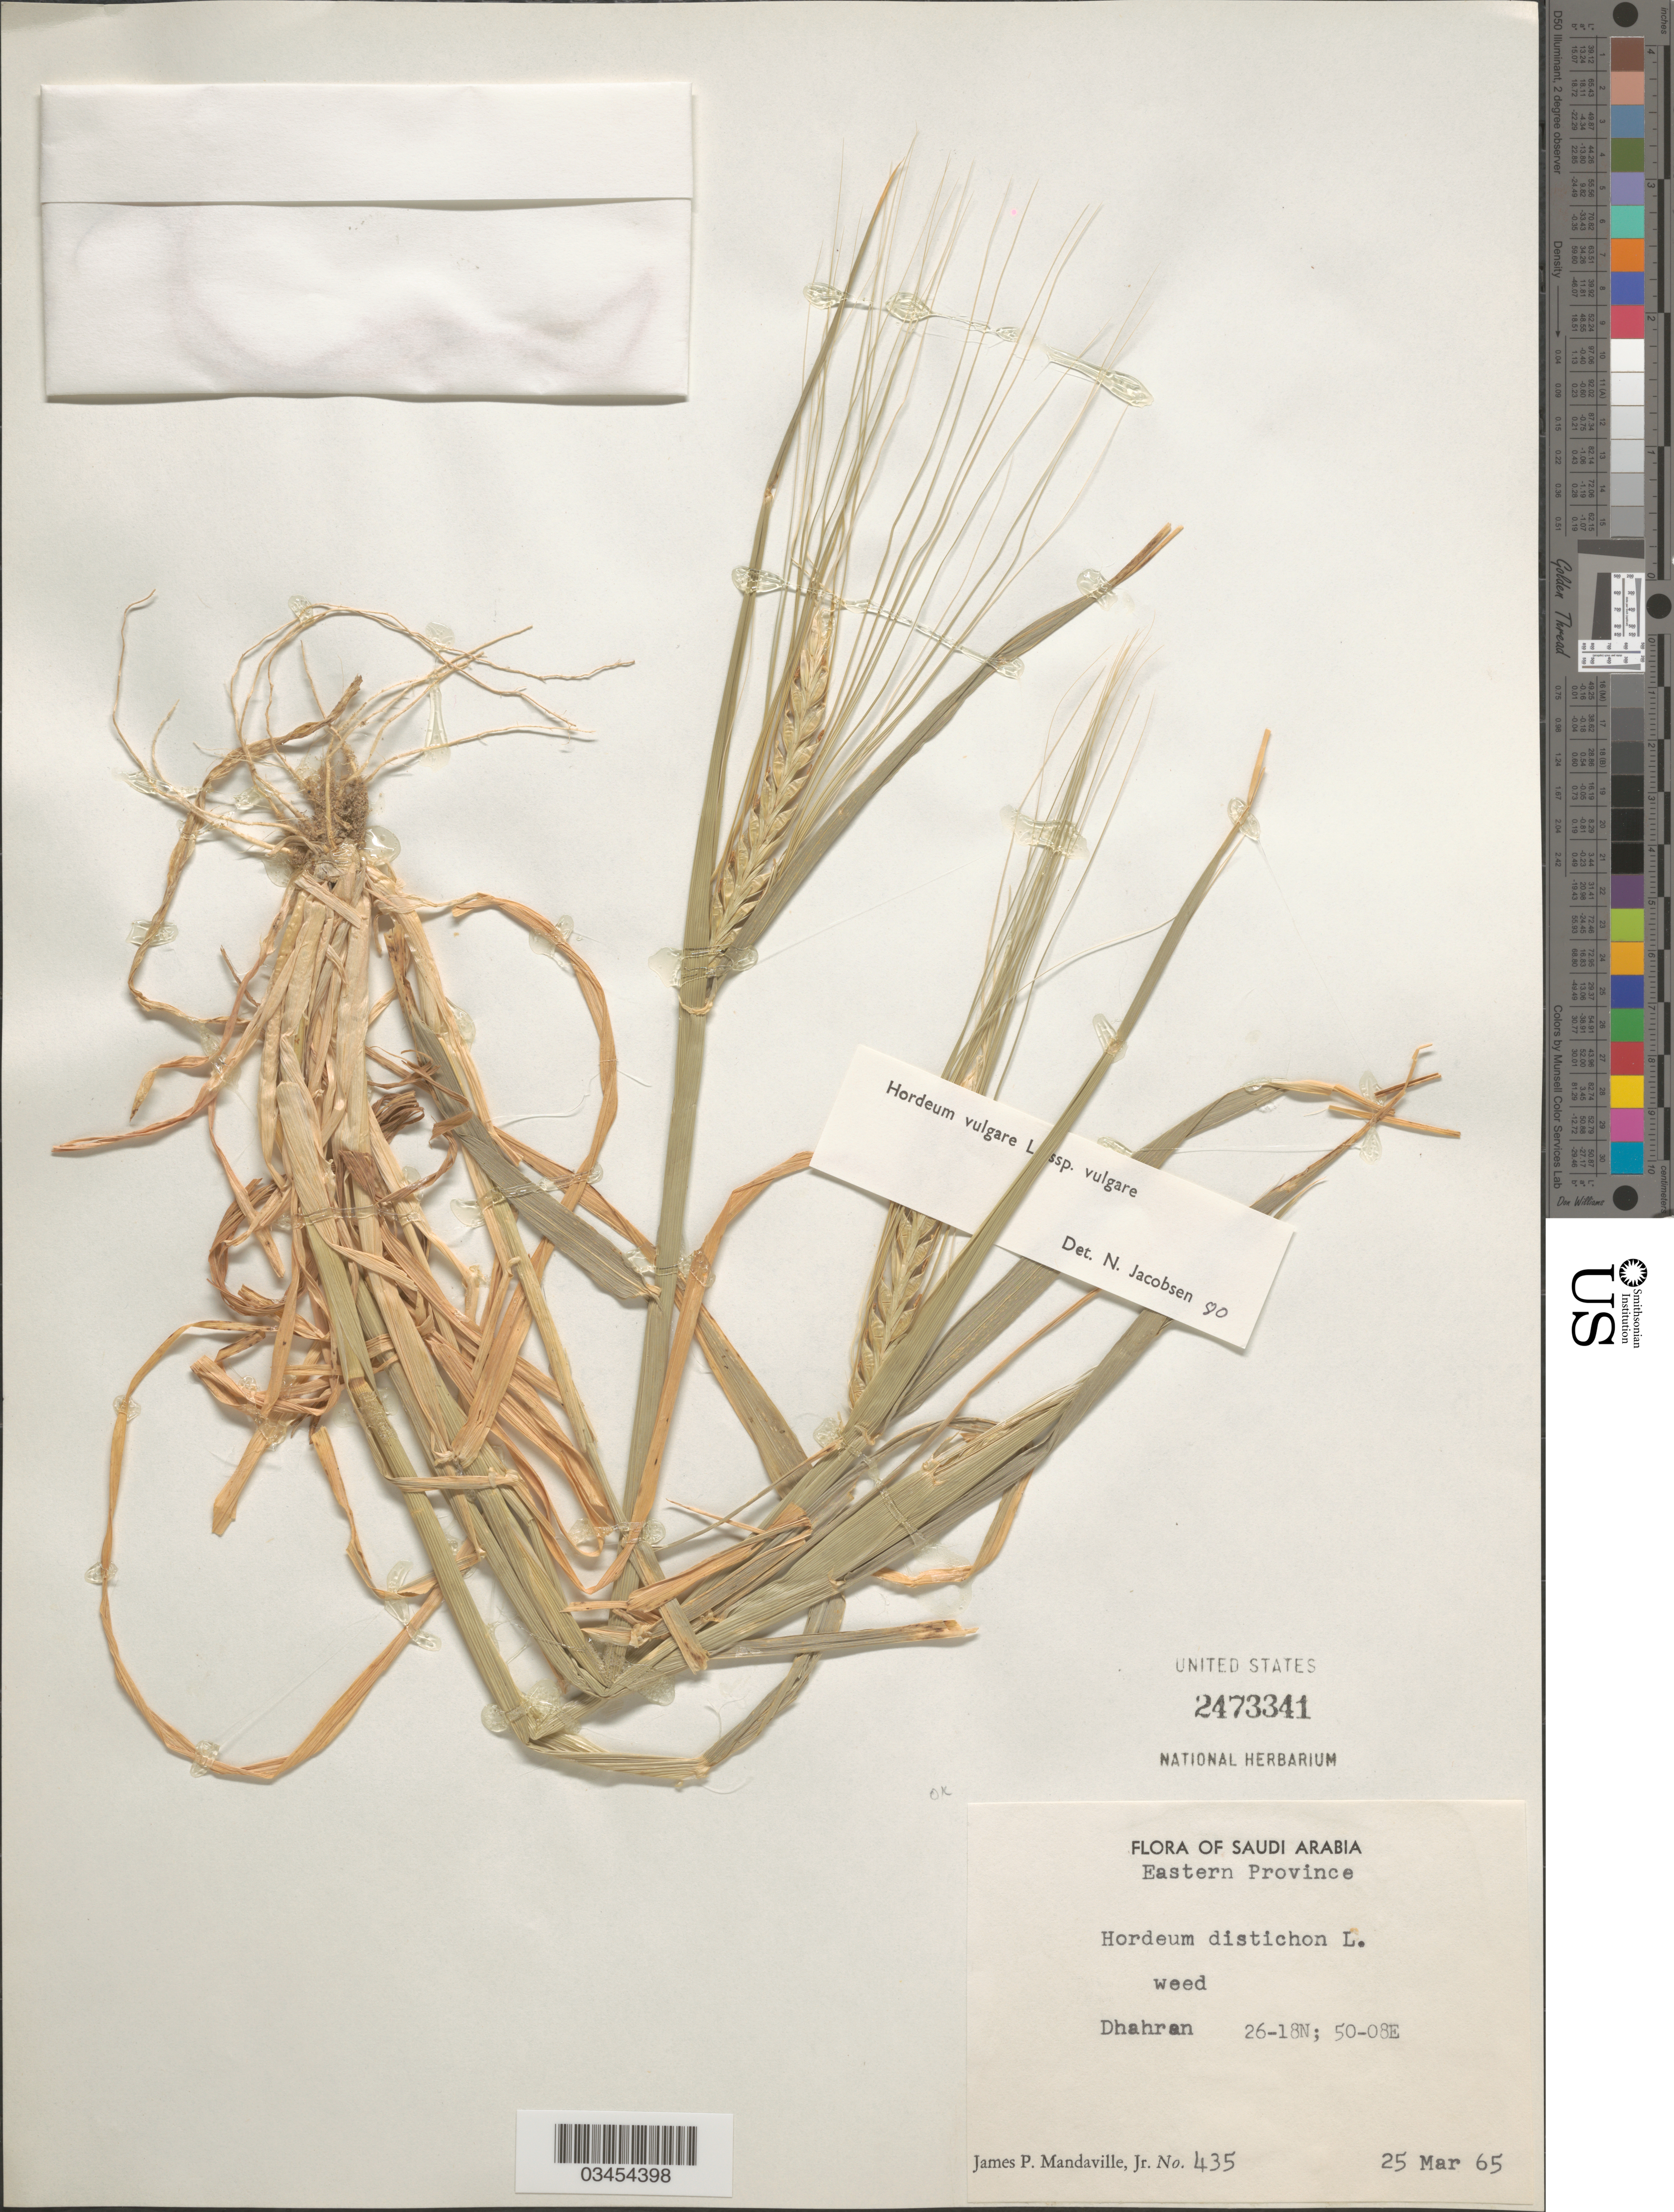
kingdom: Plantae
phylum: Tracheophyta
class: Liliopsida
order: Poales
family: Poaceae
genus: Hordeum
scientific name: Hordeum vulgare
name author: L.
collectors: J. Mandaville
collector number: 435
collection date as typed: Transcribed d/m/y: 25/3/65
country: Saudi Arabia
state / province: Ash Sharqiyah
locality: Eastern Province. Dhahran.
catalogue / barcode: US 2473341